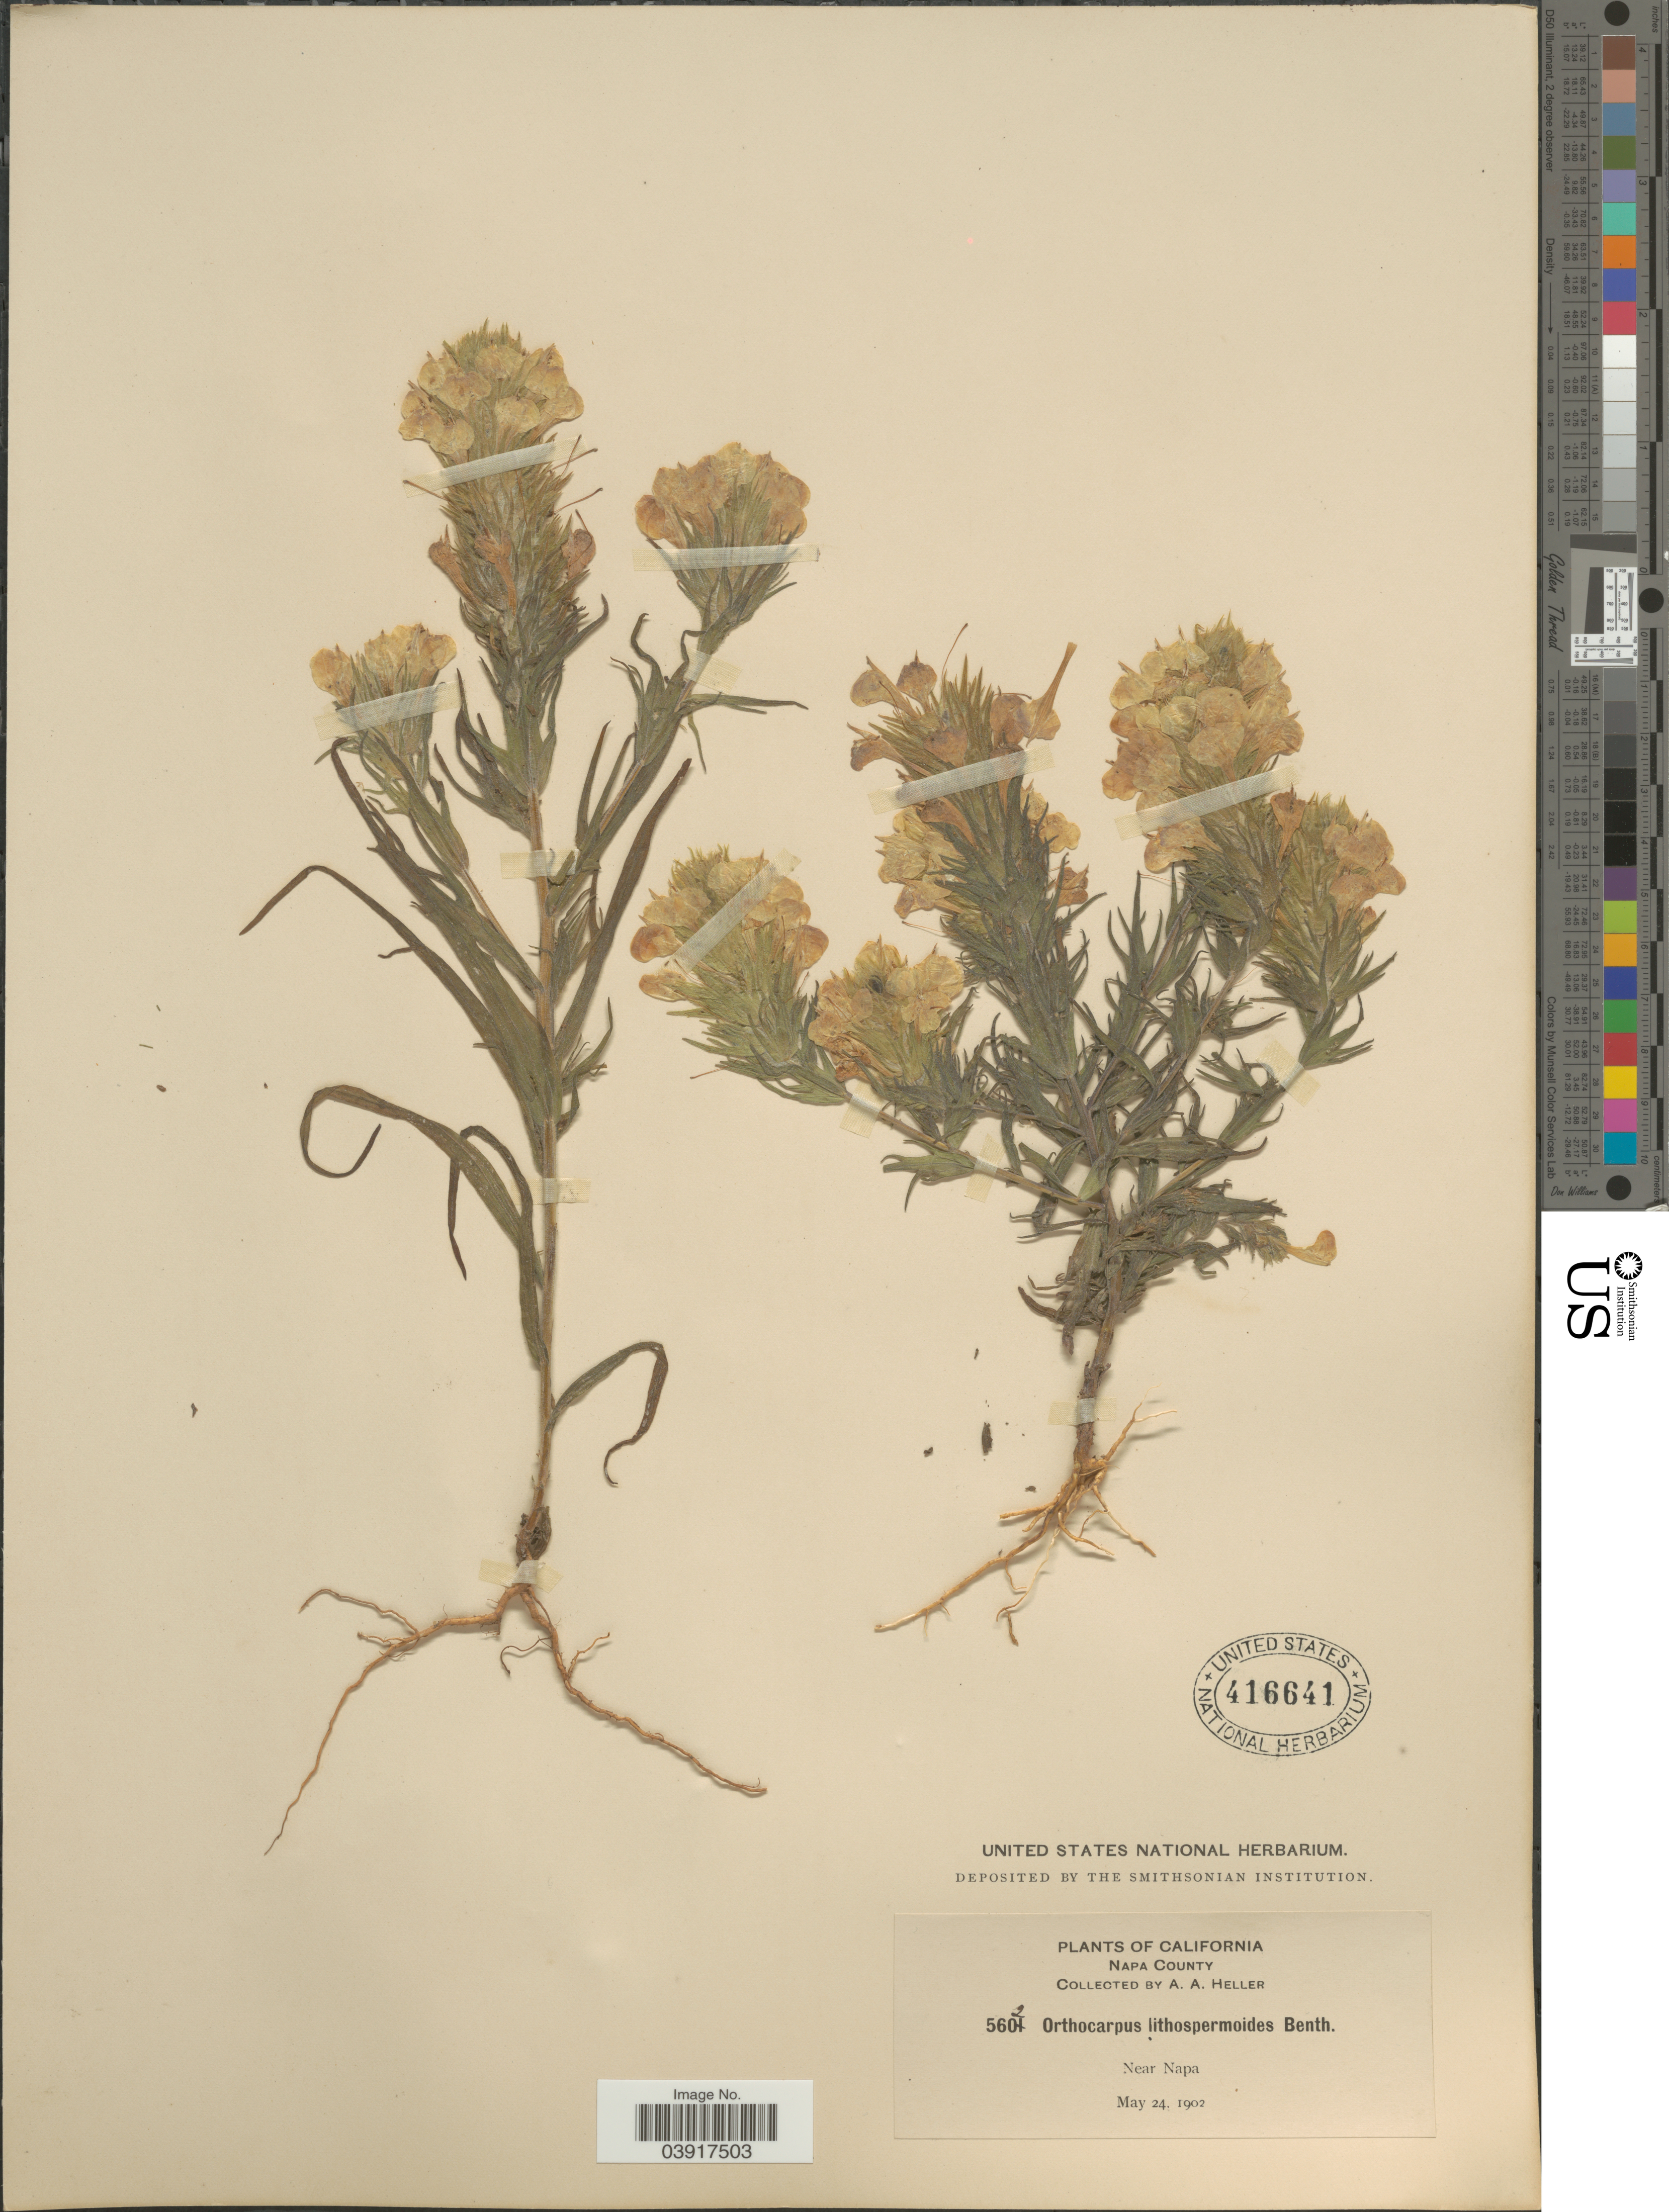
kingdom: Plantae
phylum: Tracheophyta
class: Magnoliopsida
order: Lamiales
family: Orobanchaceae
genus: Orthocarpus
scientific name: Orthocarpus lithospermoides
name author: Benth.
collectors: A. A. Heller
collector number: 5602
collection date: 1902-05-24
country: United States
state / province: California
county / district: Napa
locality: Napa County. Near Napa.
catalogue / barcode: US 416641